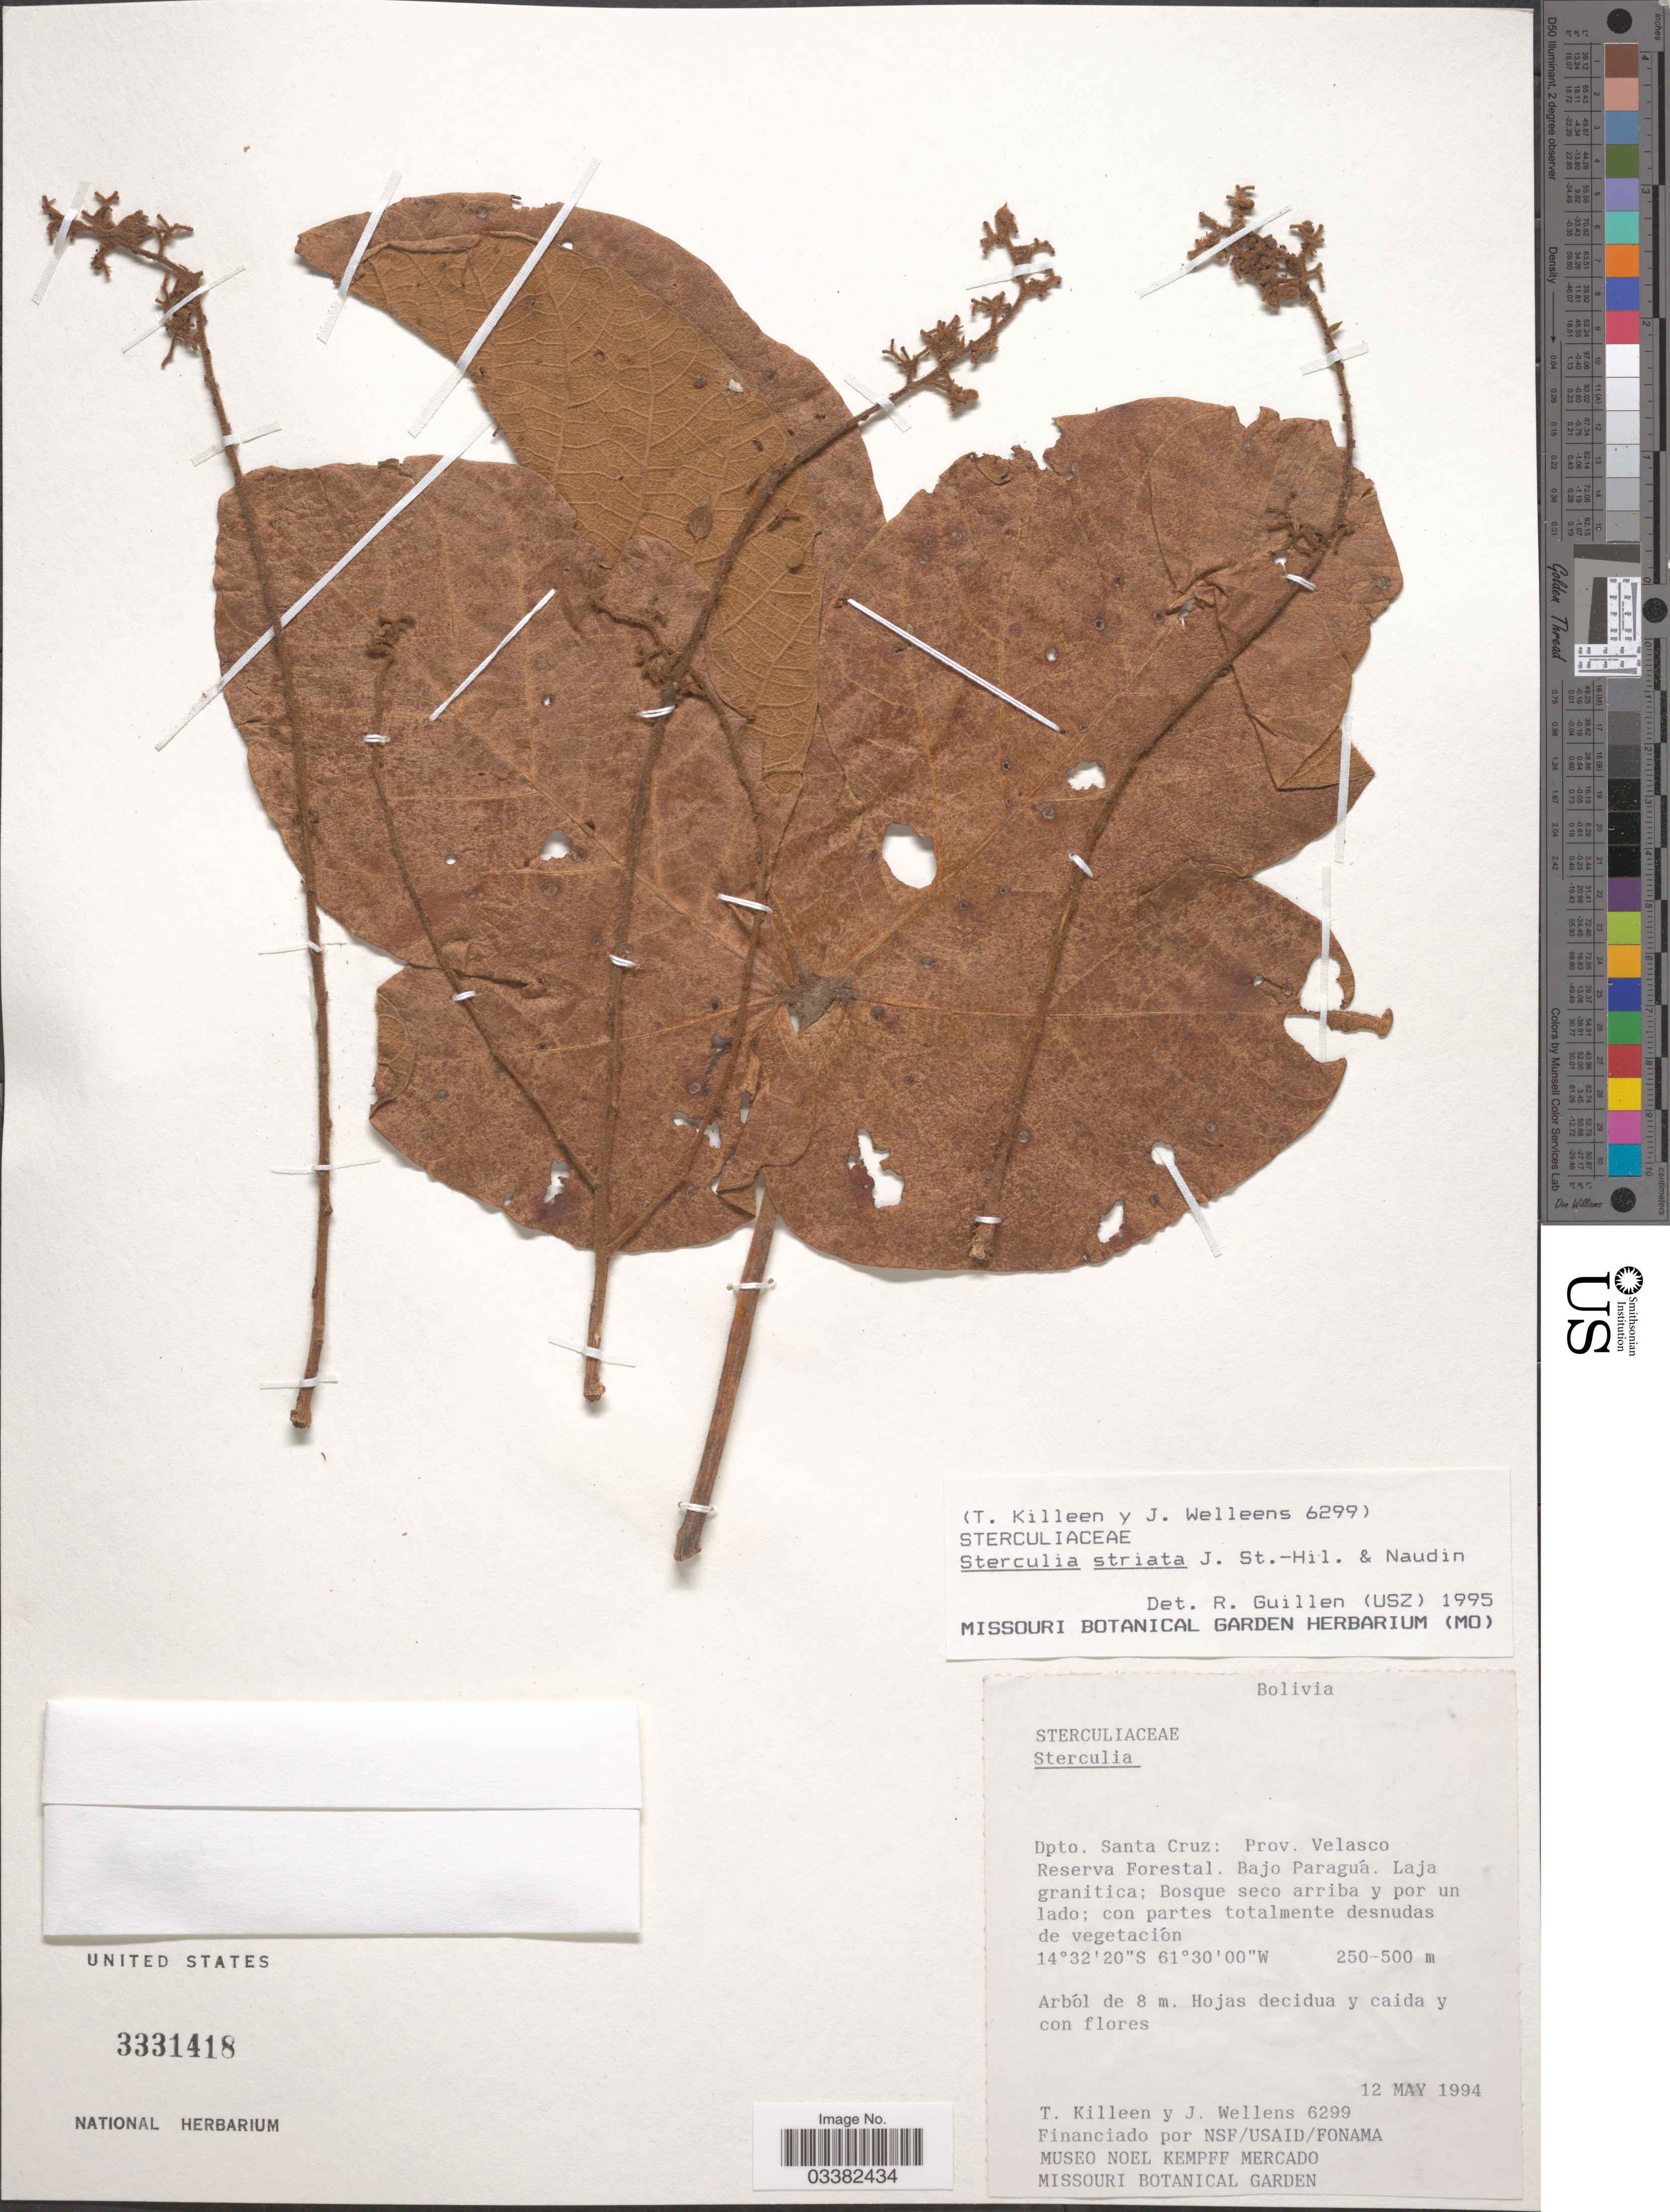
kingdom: Plantae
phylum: Tracheophyta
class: Magnoliopsida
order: Malvales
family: Malvaceae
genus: Sterculia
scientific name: Sterculia striata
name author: A. St.-Hil. & Naudin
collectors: T. J. Killeen & J. Wellens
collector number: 6299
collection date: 1994-05-12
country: Bolivia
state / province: Santa Cruz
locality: Dpto. Santa Cruz: Prov. Velasco Reserva Forestal. Bajo Paraguá.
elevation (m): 250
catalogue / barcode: US 3331418